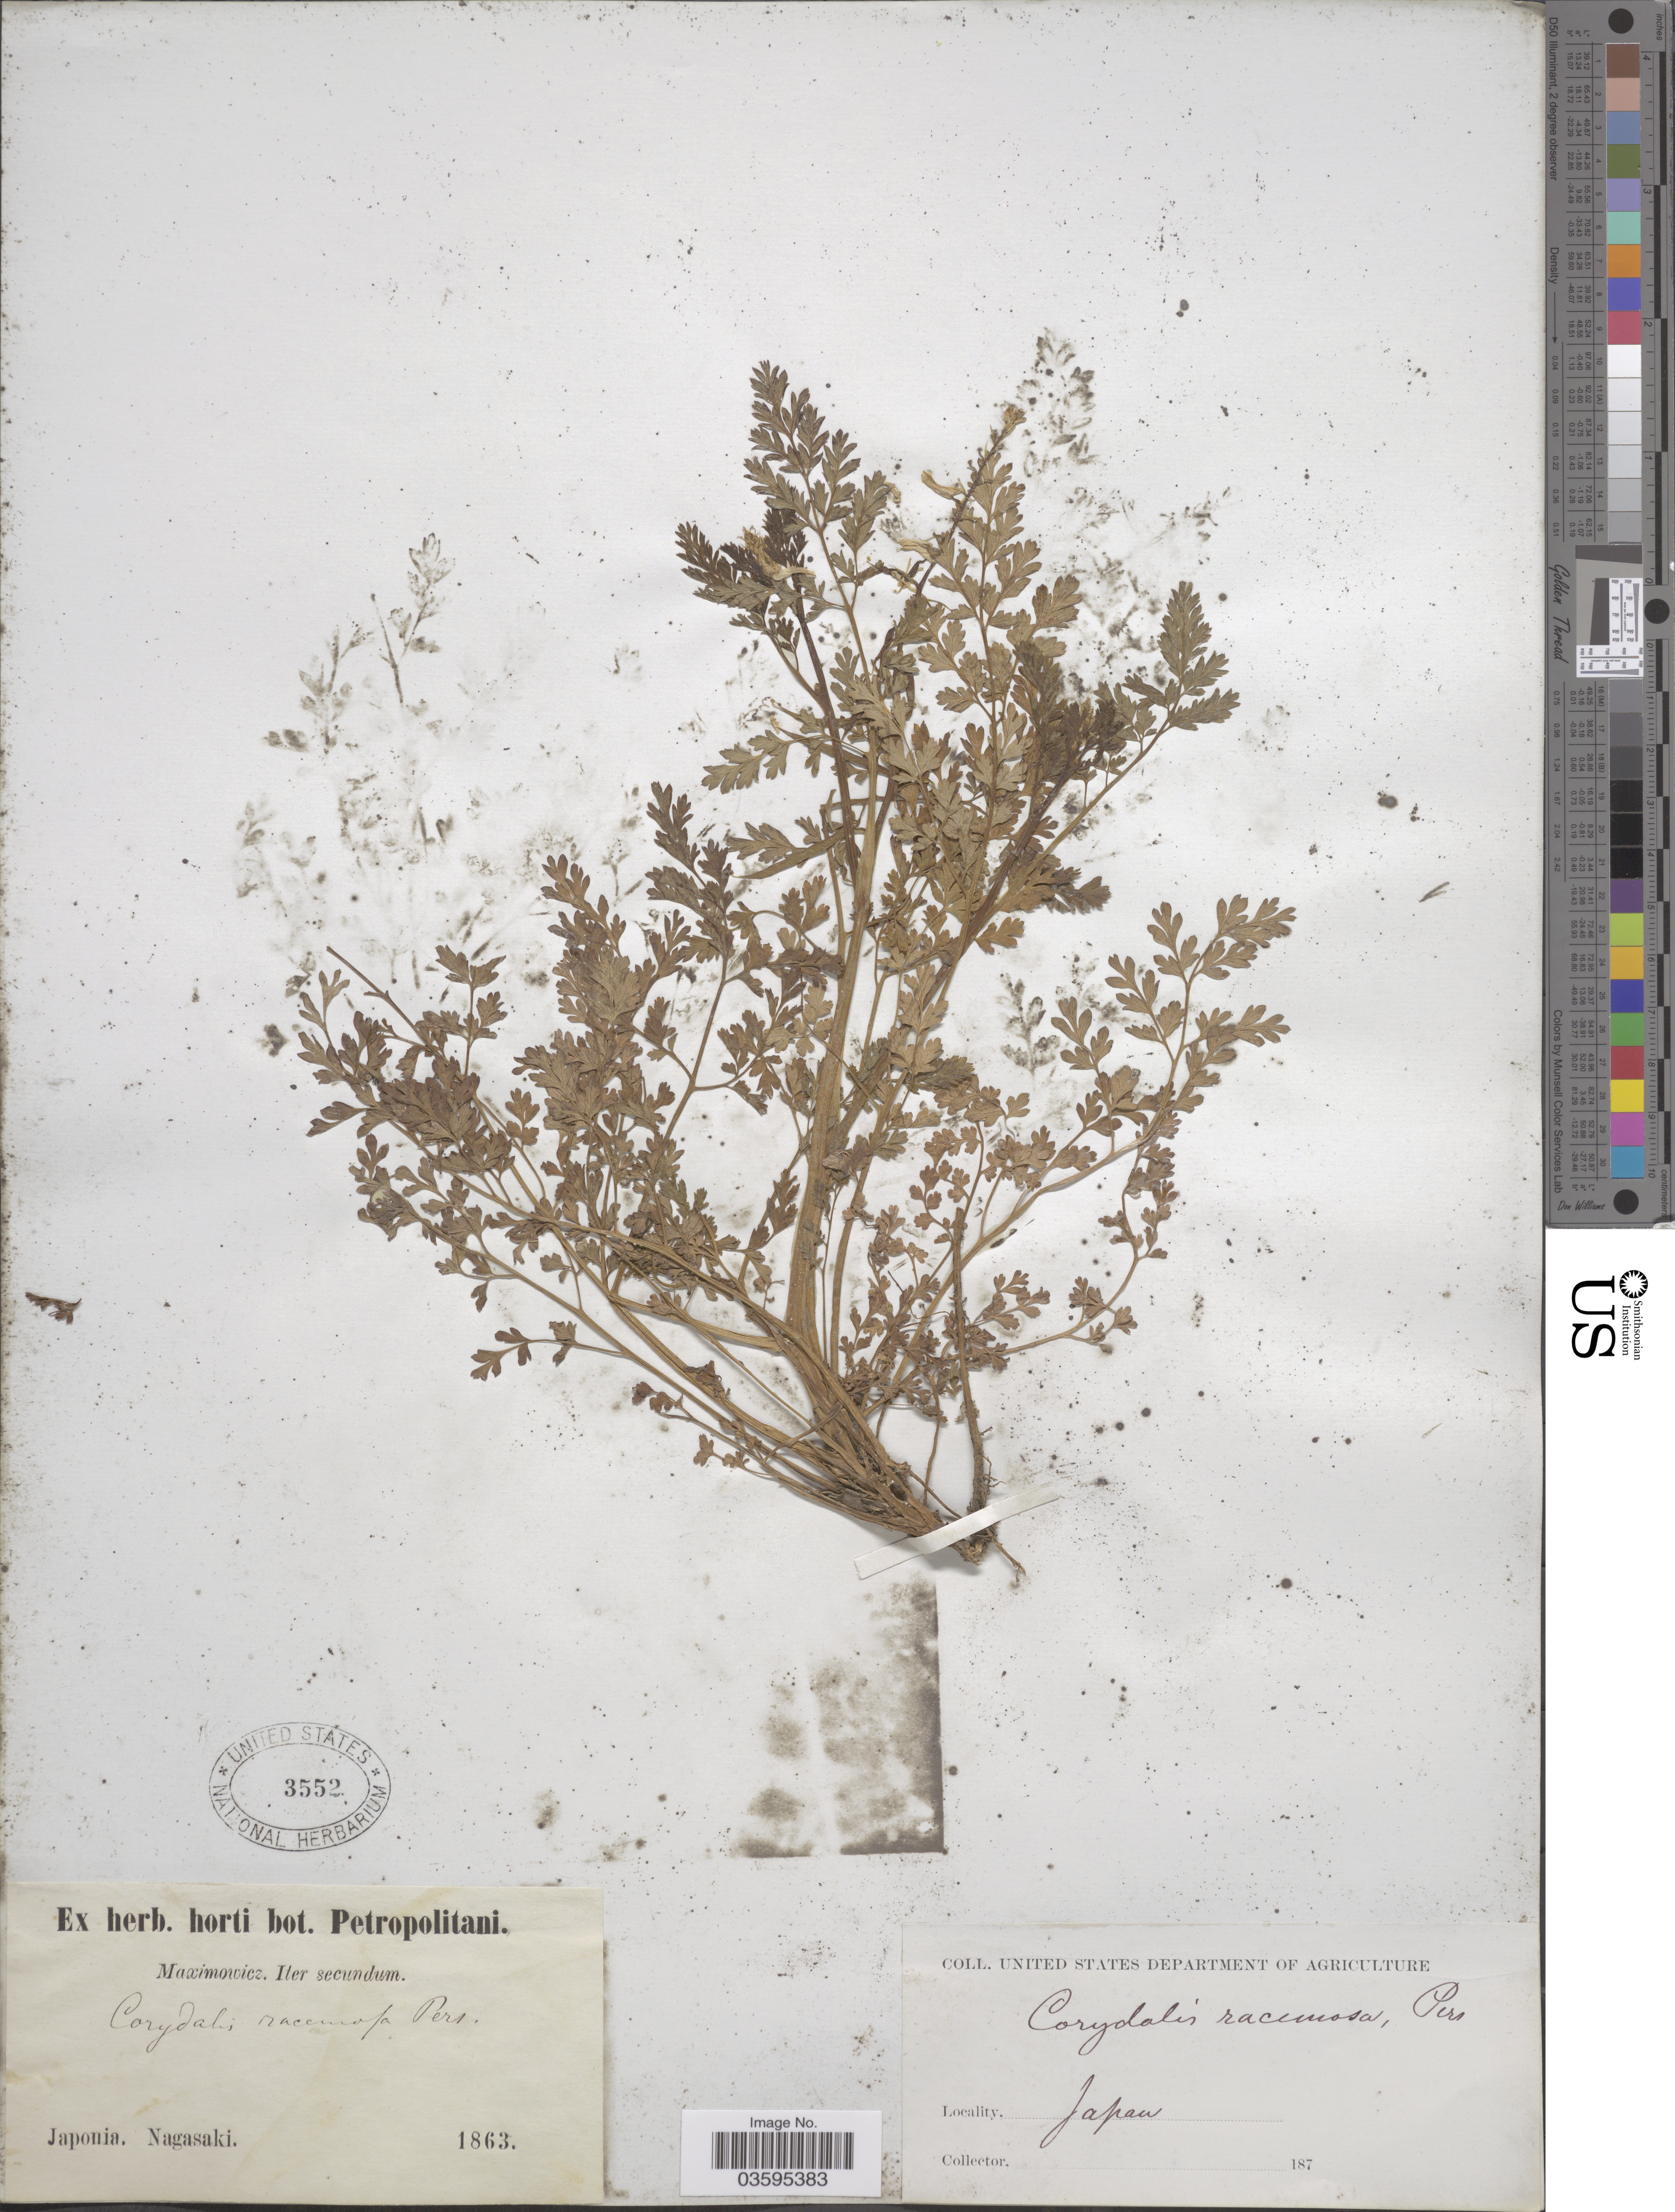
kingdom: Plantae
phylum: Tracheophyta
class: Magnoliopsida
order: Ranunculales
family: Papaveraceae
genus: Corydalis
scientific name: Corydalis racemosa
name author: (Thunb.) Pers.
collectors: Maximowicz, --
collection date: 1863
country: Japan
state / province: Nagasaki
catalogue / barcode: US 3552